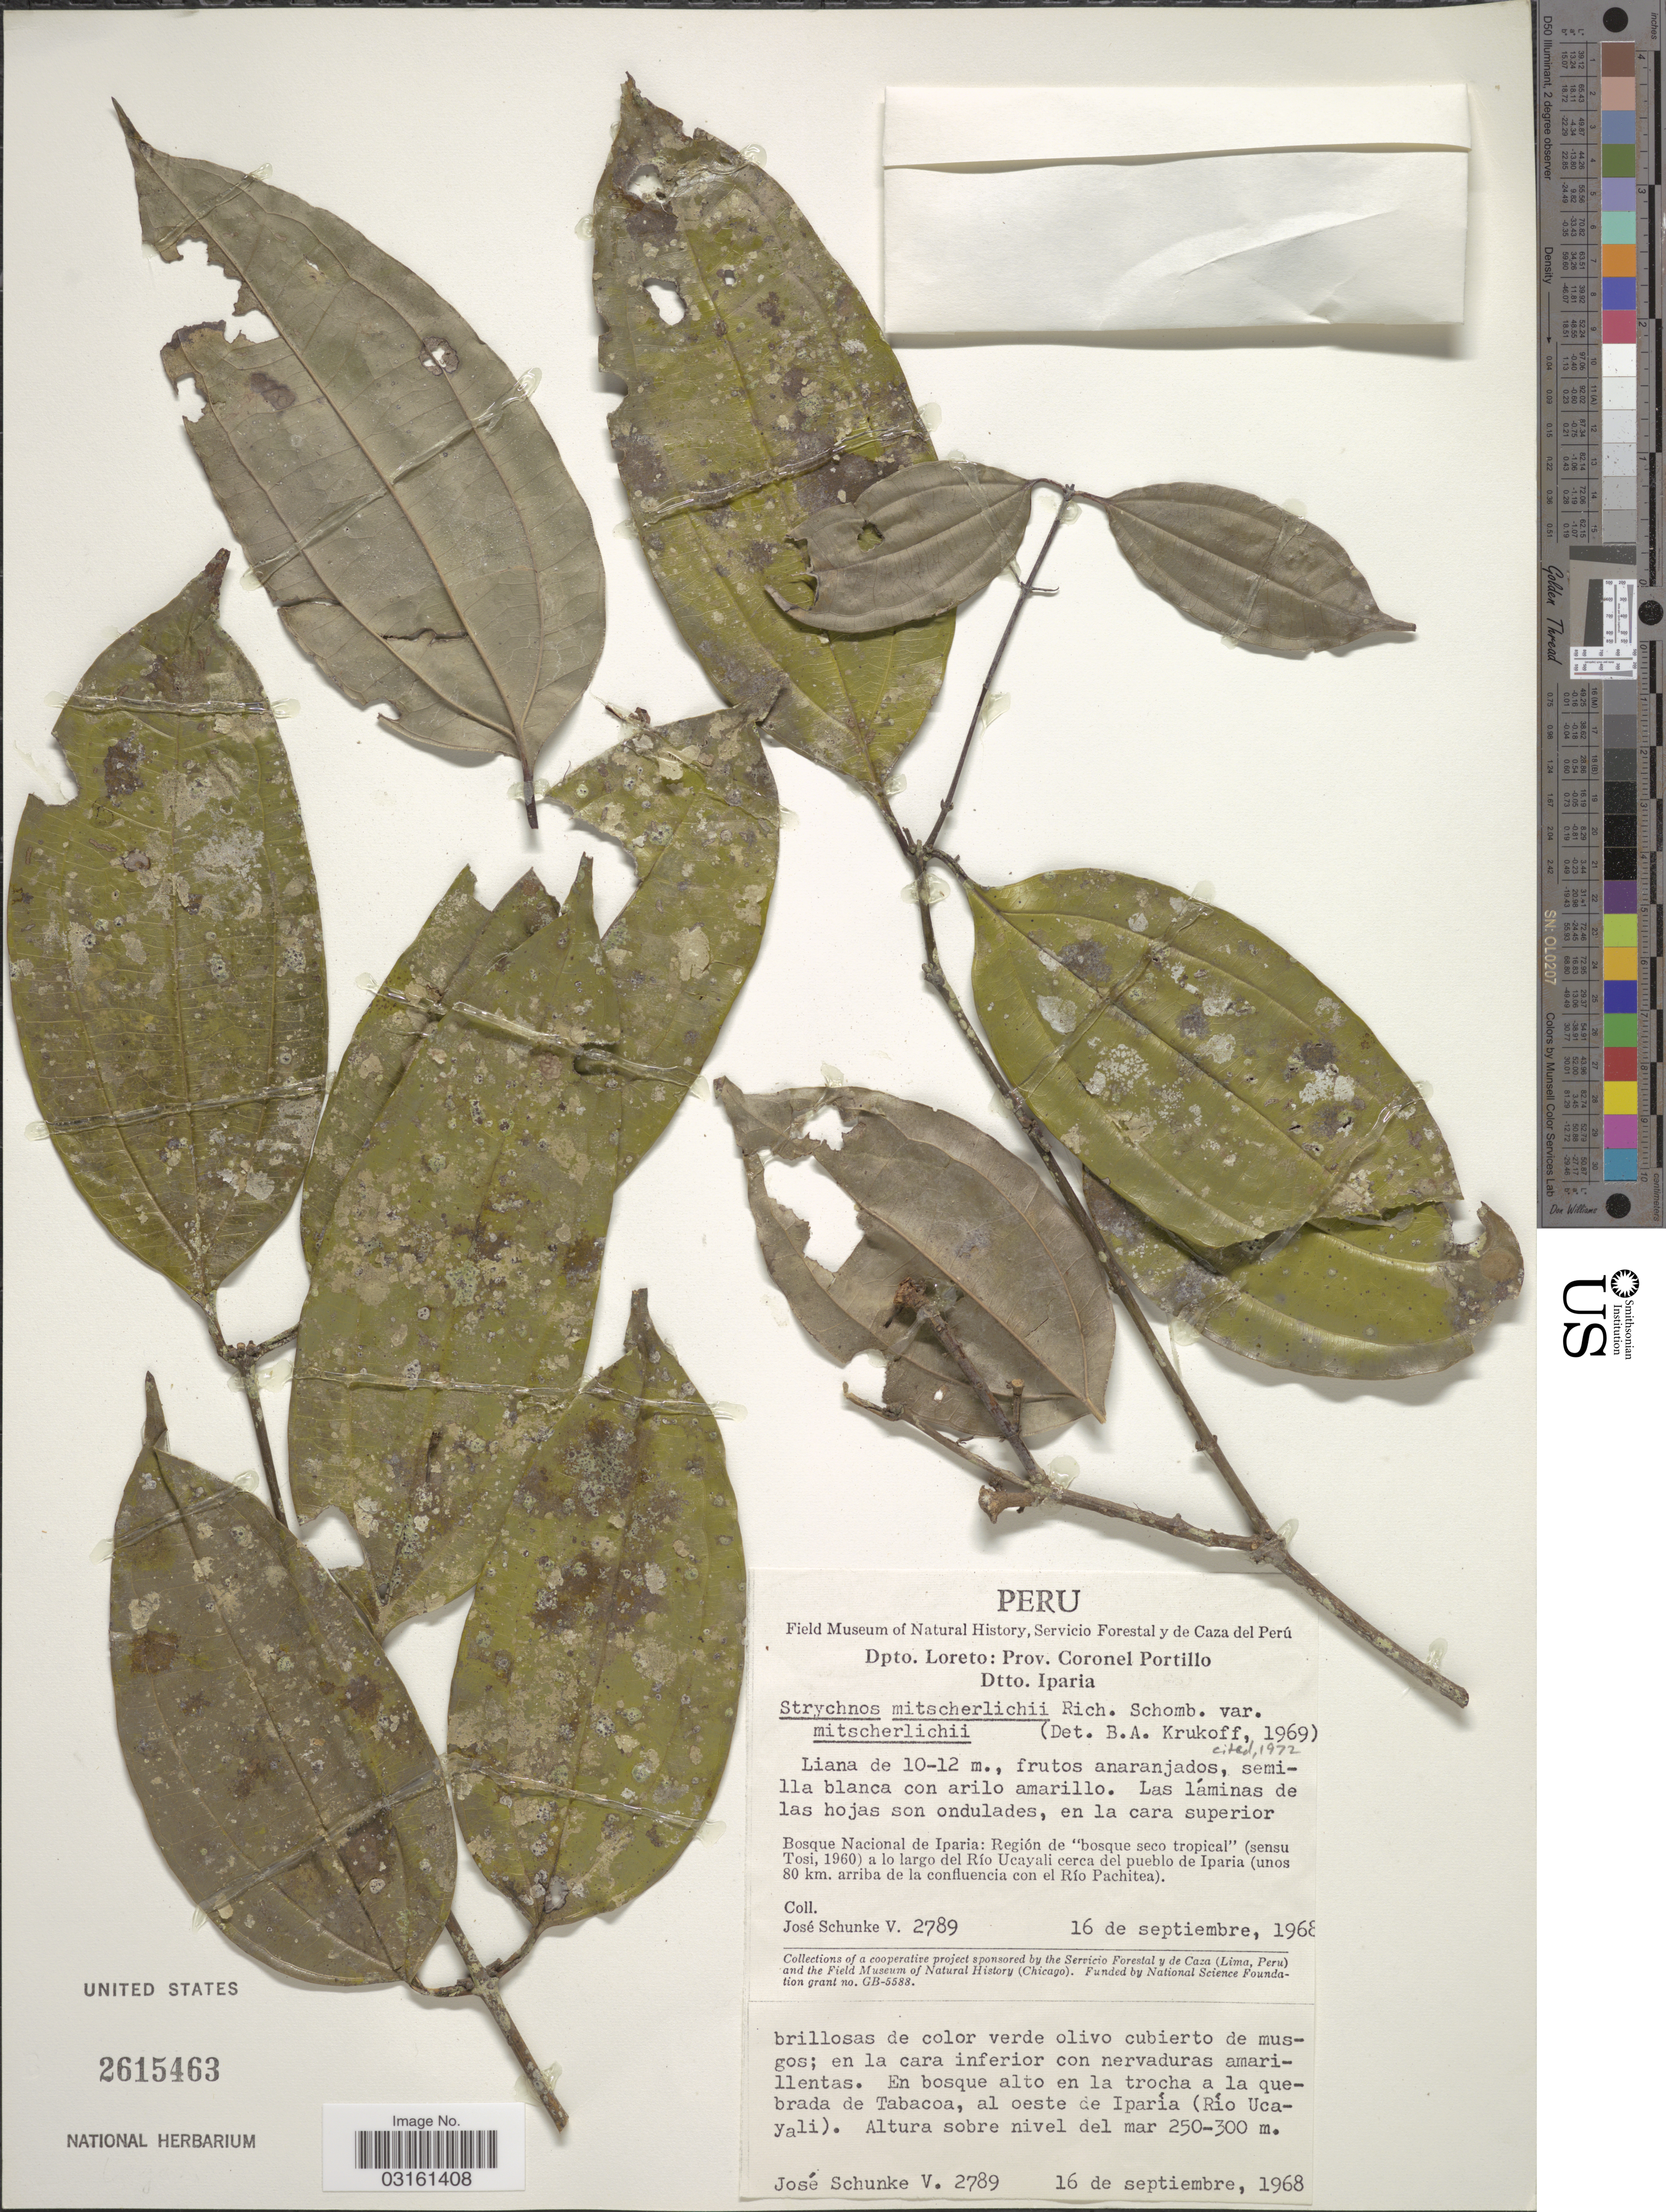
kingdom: Plantae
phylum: Tracheophyta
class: Magnoliopsida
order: Gentianales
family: Loganiaceae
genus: Strychnos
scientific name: Strychnos mitscherlichii var. mitscherlichii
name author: M.R. Schomb.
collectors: J. Schunke Vigo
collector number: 2789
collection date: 1968-09-16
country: Peru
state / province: Loreto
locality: Dpto. Loreto: Prov. Coronel Portillo, Dtto. Iparia, Bosque Nacional de Iparia: Región de "bosque seco tropical" (sensu Tosi, 1960), a lo largo del Río Ucayali cerca del pueblo de Iparia (unos 80 km. arriba de la confluencia con el Río Pachitea), En bosque alto en la trocha a la quebrada de Tabacoa, al oeste de Iparia (Rio Ucayali).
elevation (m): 250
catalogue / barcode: US 2615463